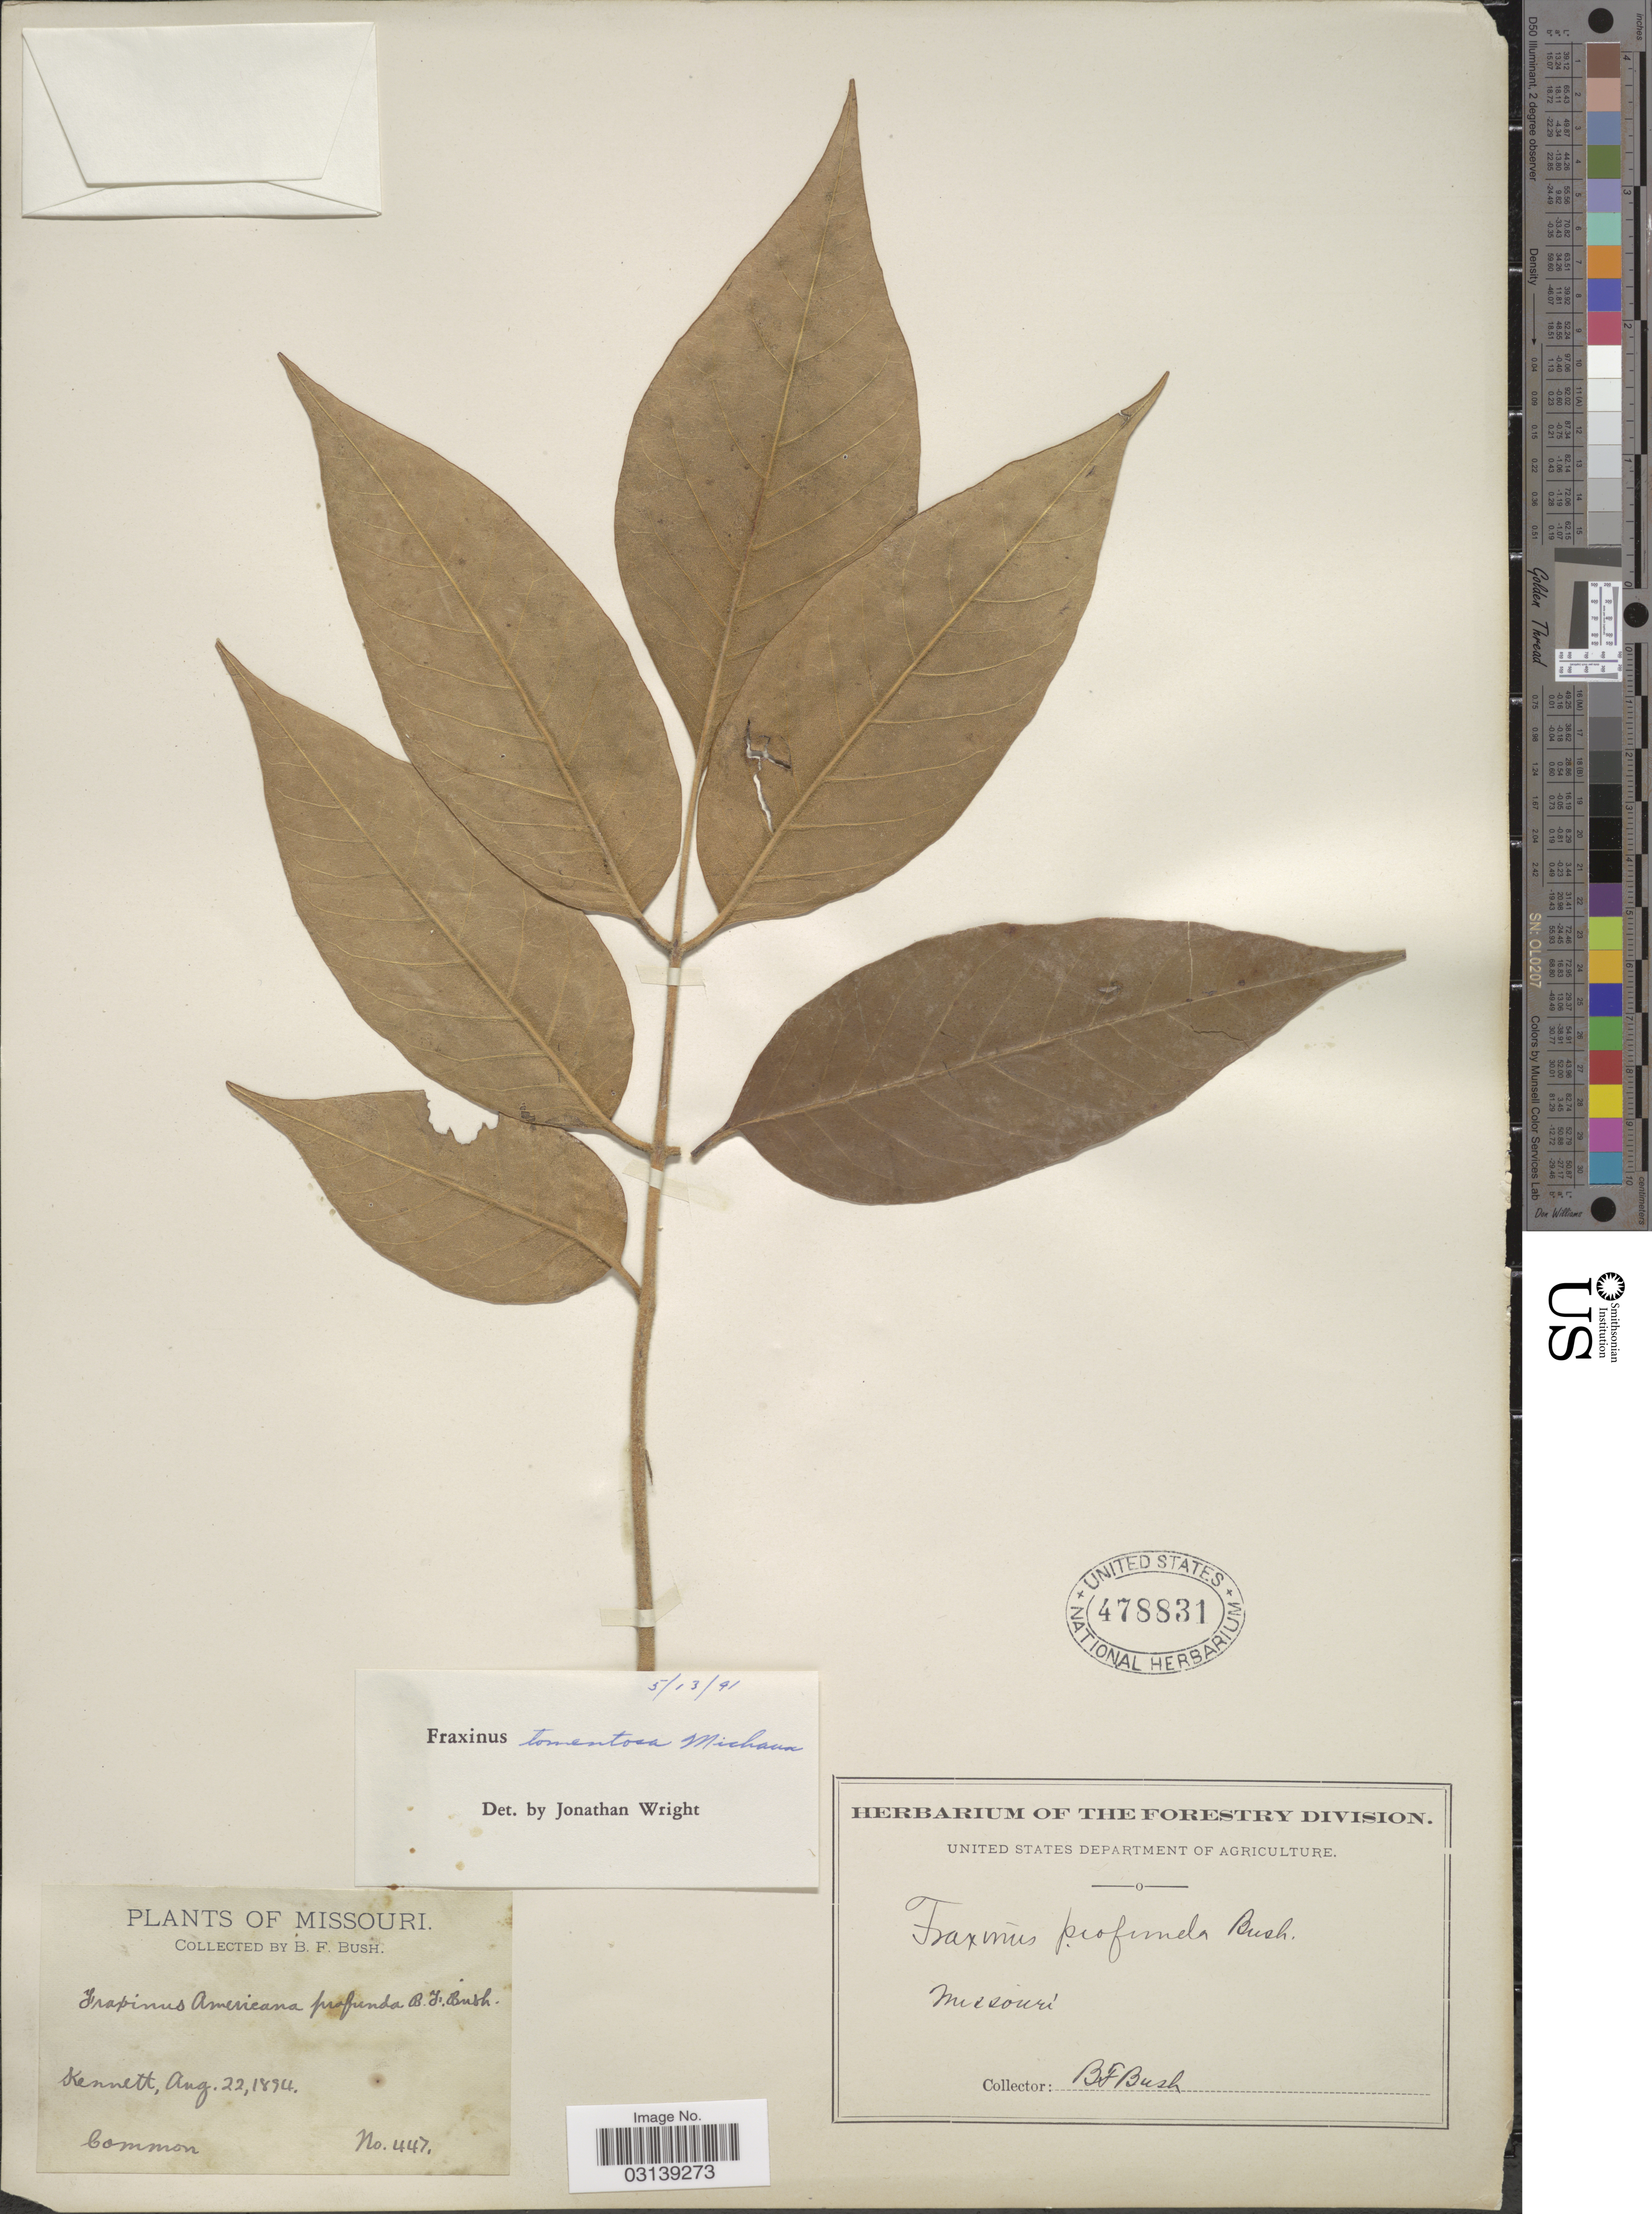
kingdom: Plantae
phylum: Tracheophyta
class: Magnoliopsida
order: Lamiales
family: Oleaceae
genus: Fraxinus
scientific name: Fraxinus profunda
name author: (Bush) Bush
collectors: B. F. Bush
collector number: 447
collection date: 1894-08-22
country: United States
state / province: Missouri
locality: Kennett.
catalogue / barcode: US 478831